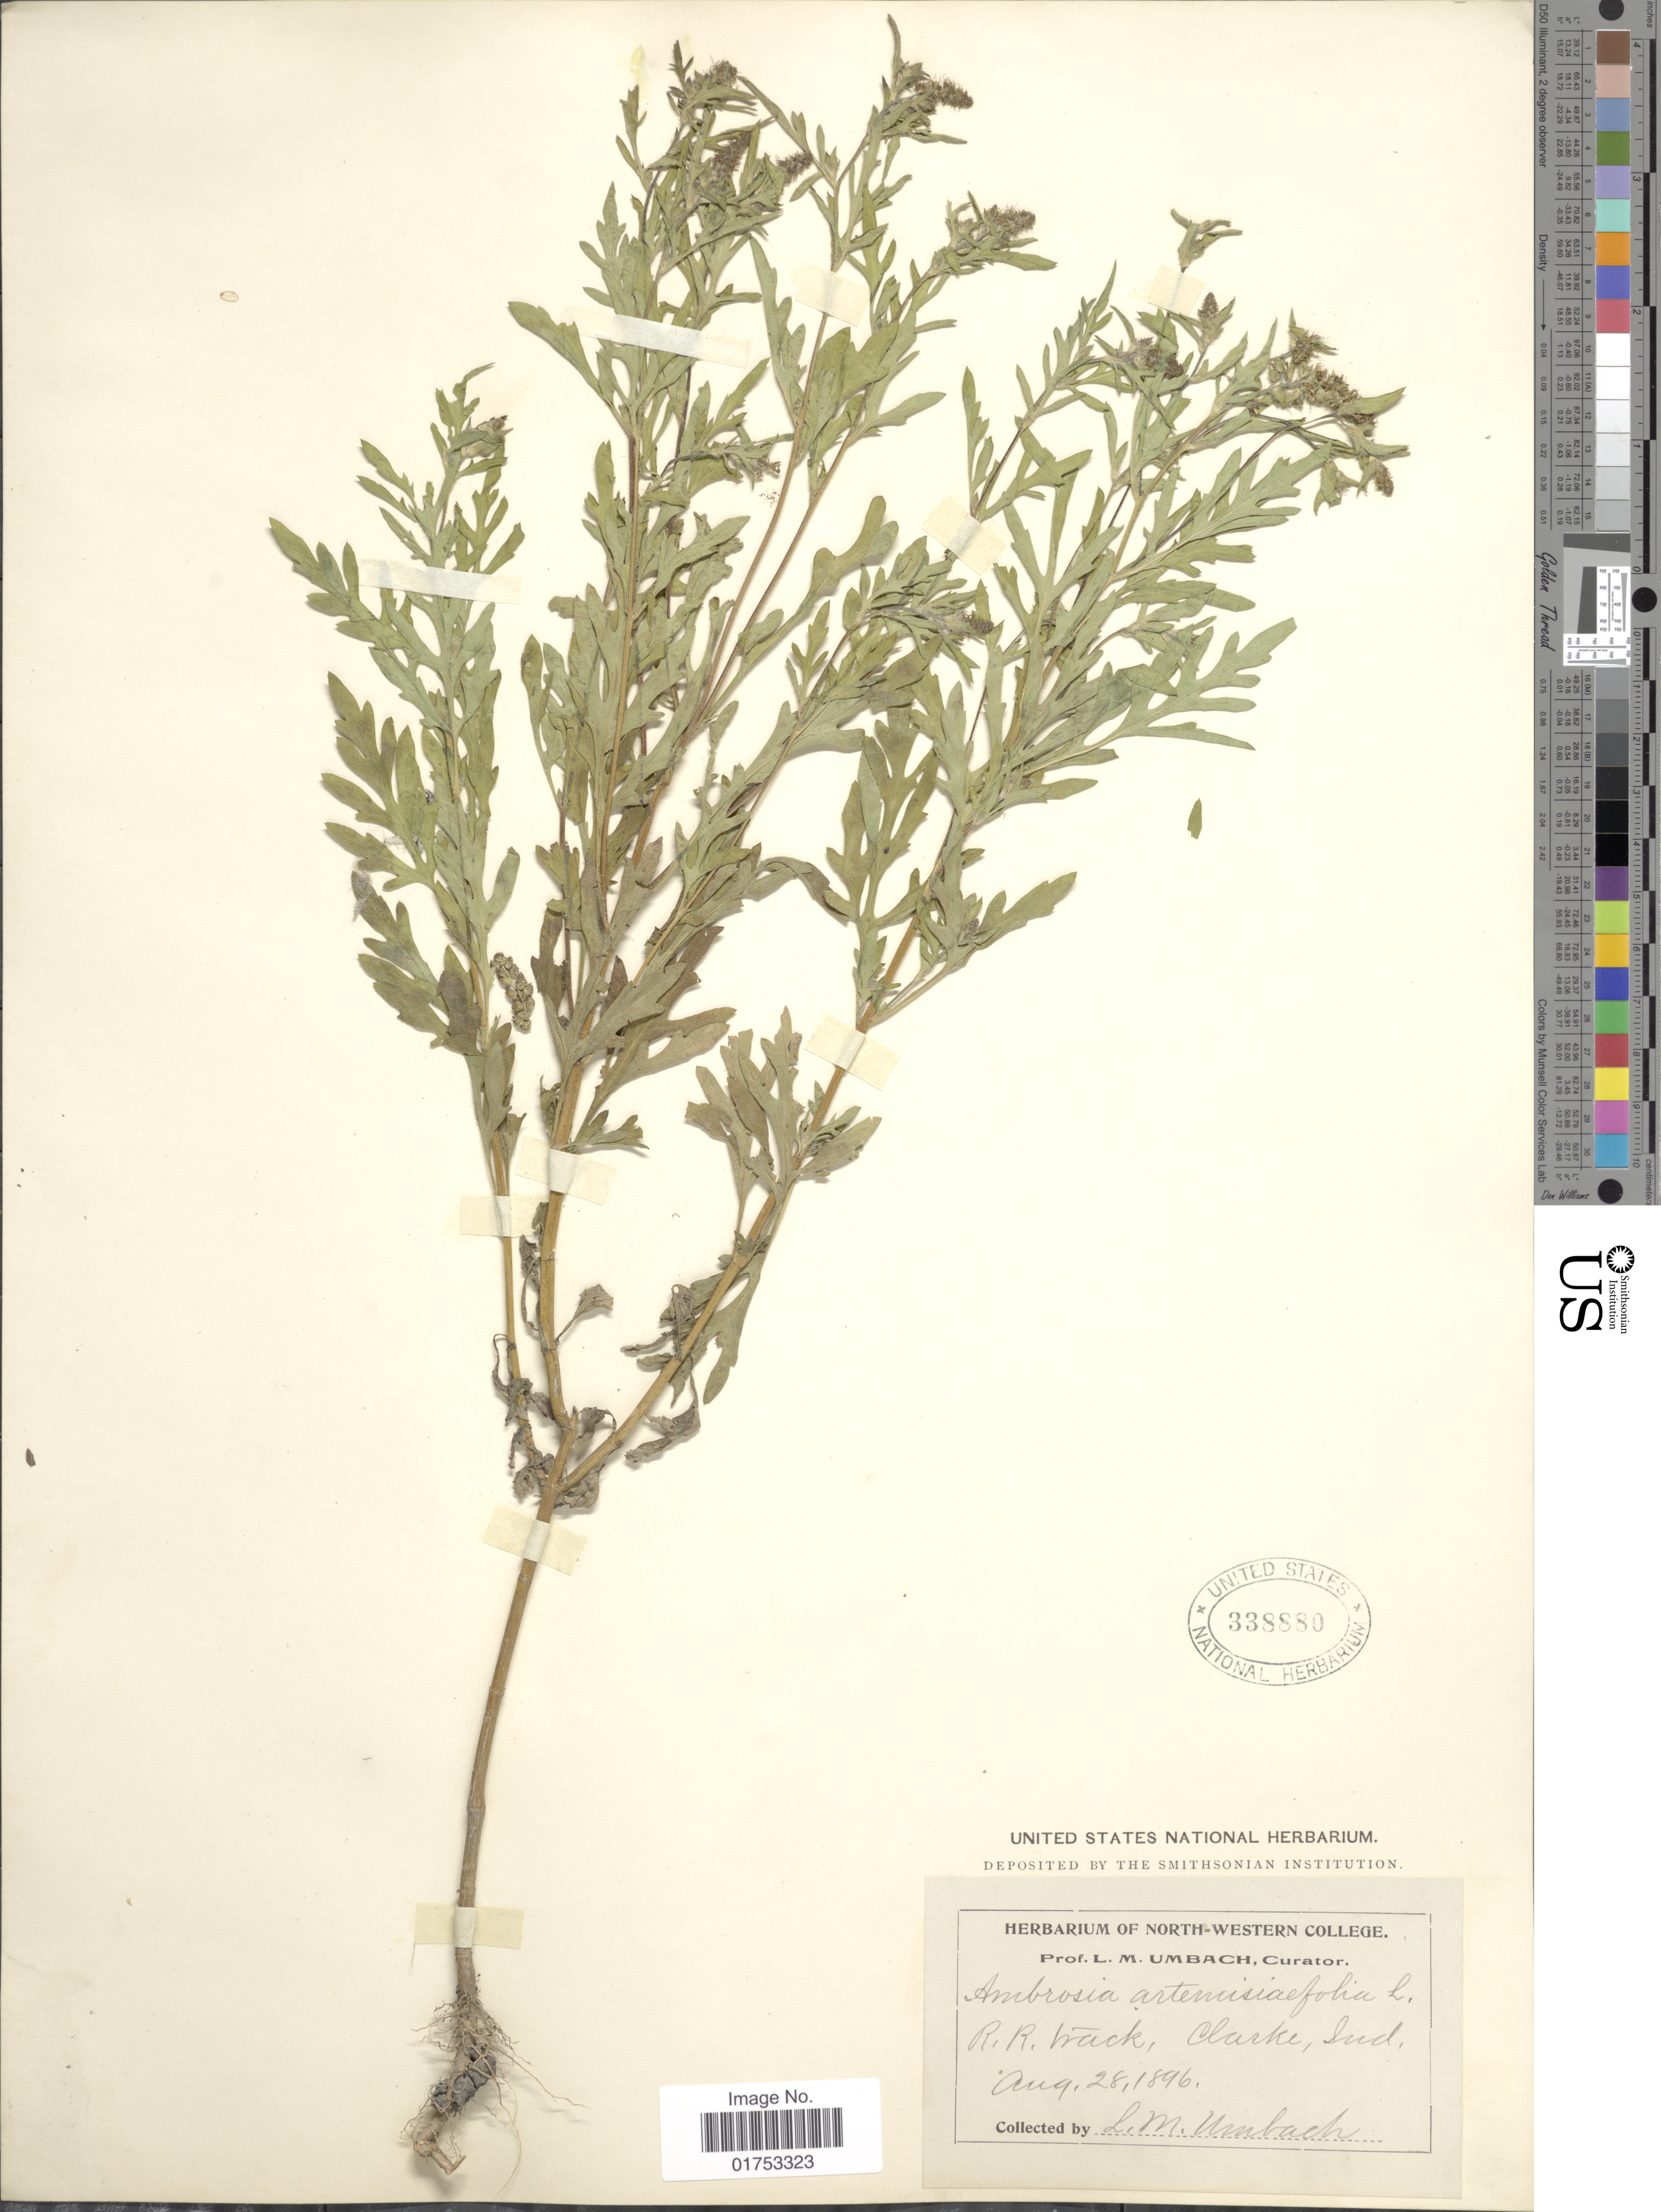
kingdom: Plantae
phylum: Tracheophyta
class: Magnoliopsida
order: Asterales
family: Asteraceae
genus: Ambrosia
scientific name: Ambrosia artemisiifolia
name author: L.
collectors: L. M. Umbach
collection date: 1896-08-28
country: United States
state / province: Indiana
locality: R. R. track, Clarke, Ind.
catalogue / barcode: US 338880